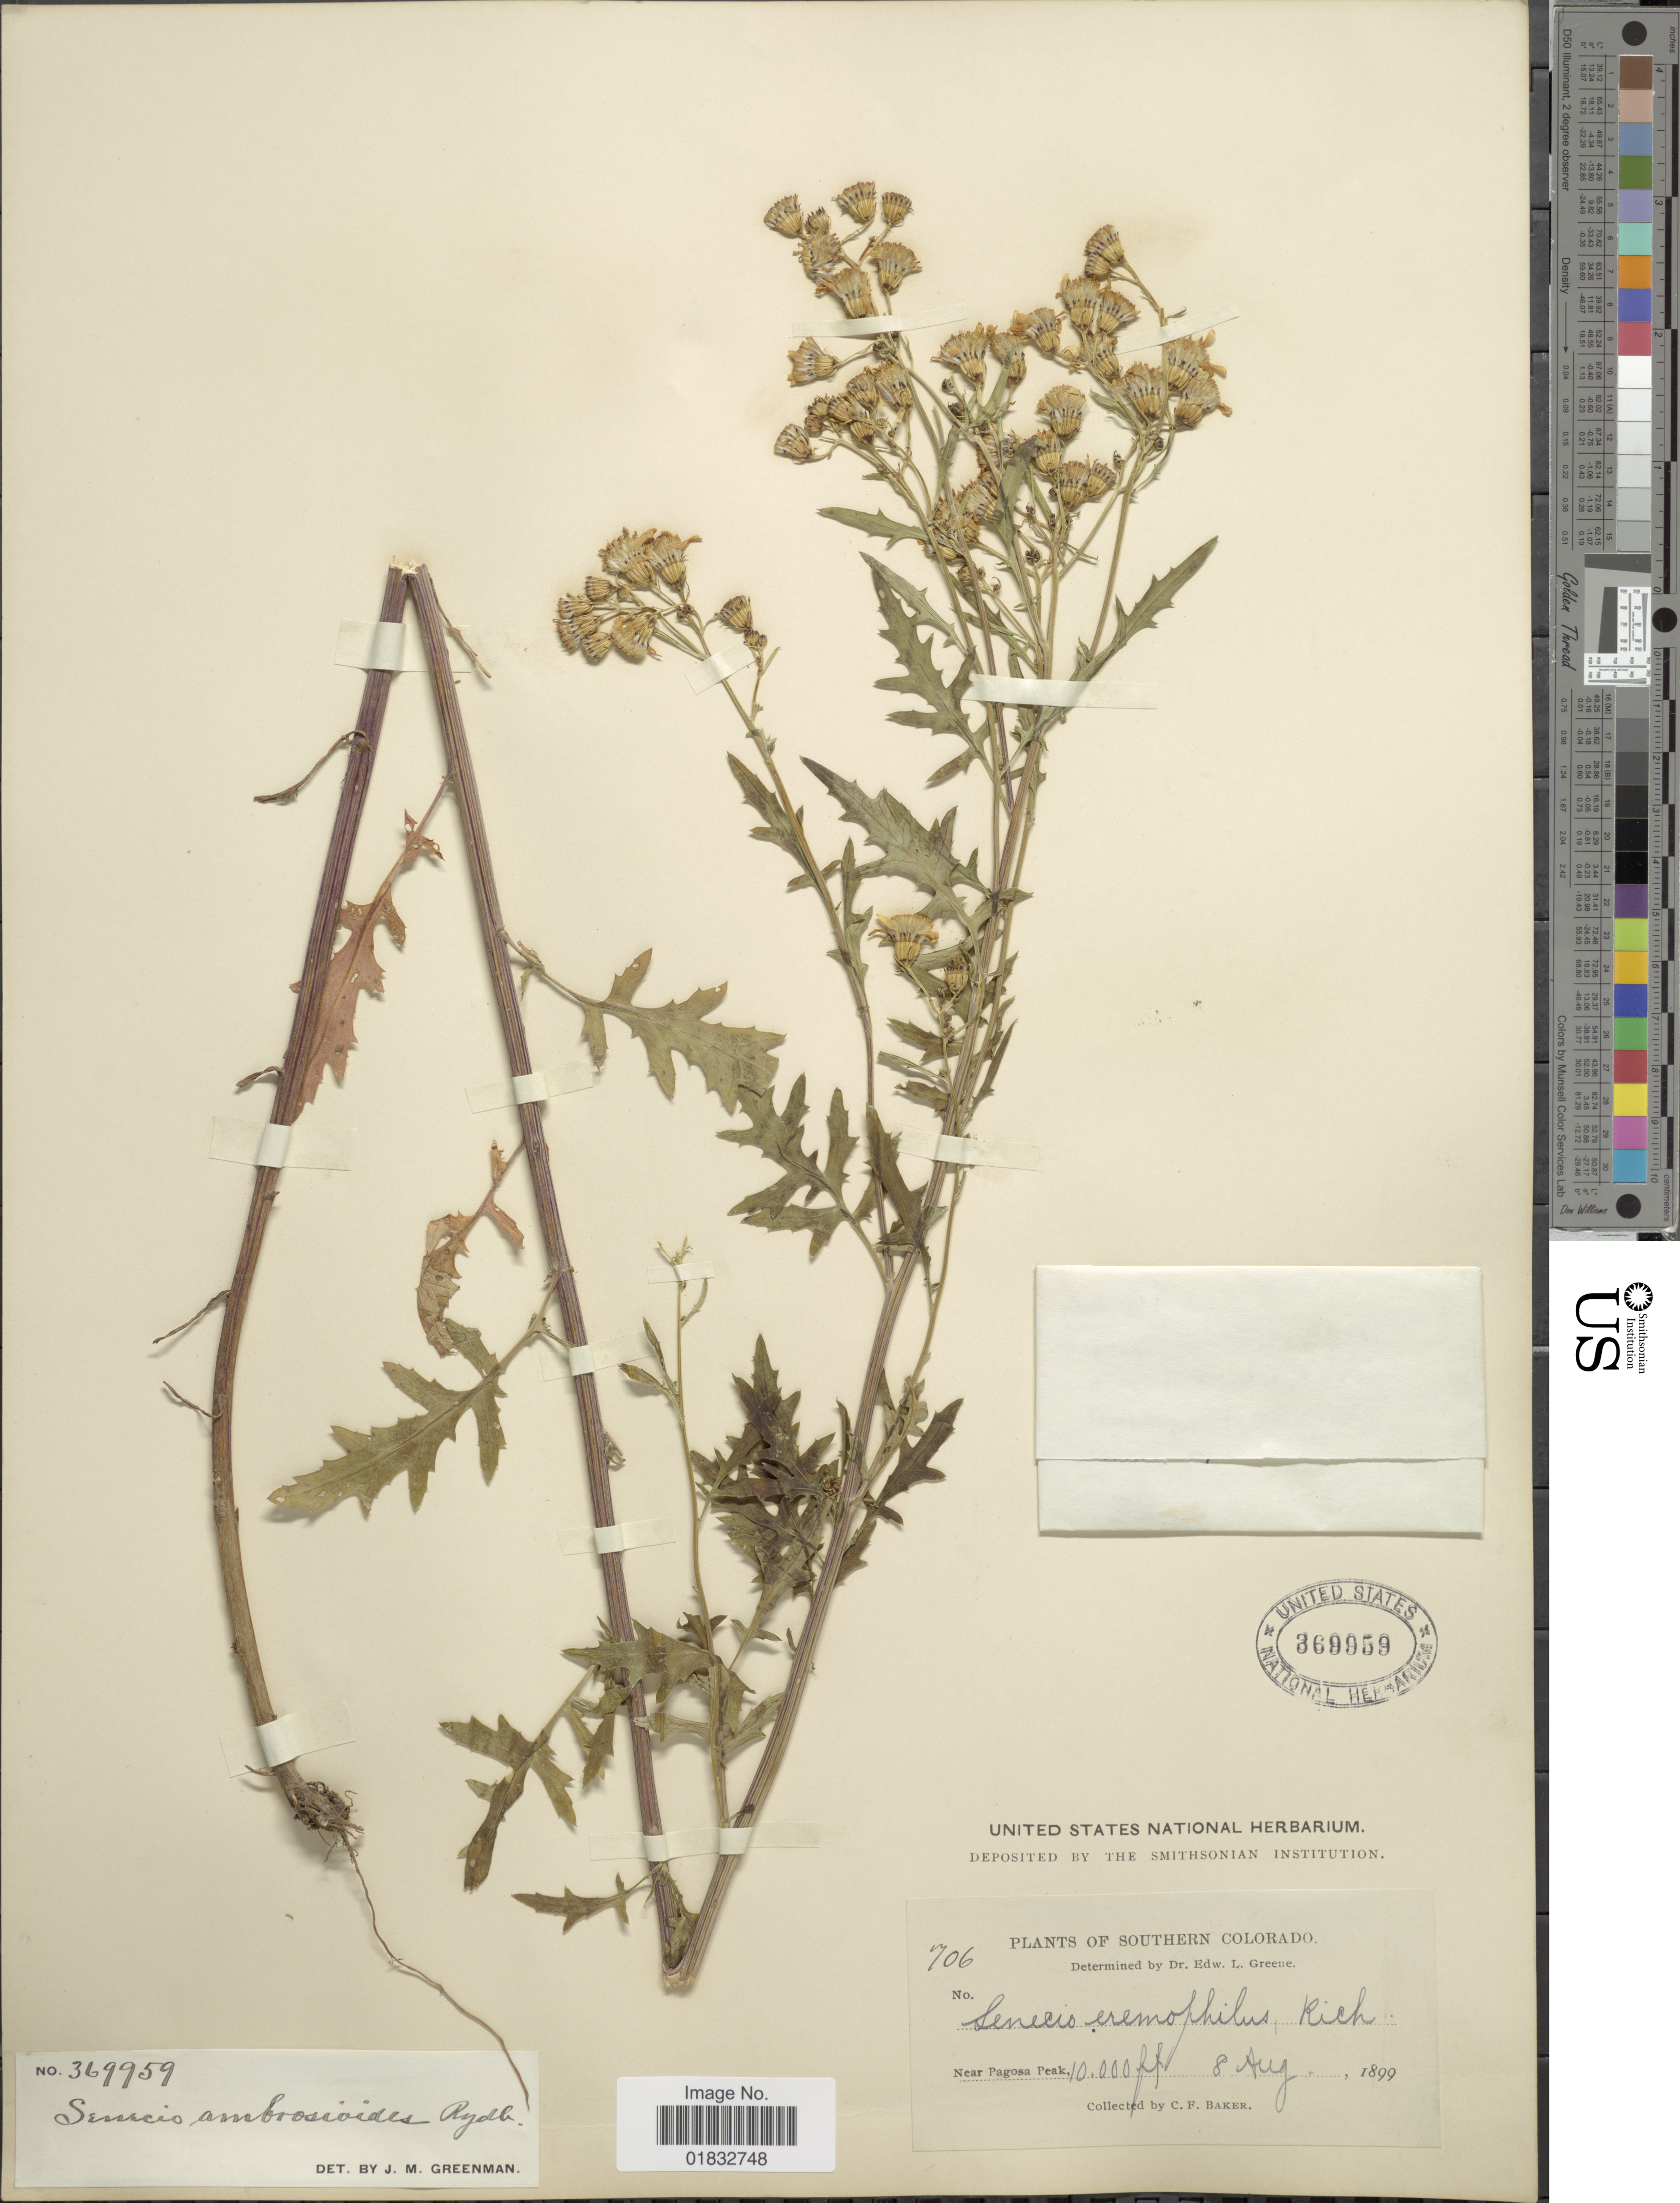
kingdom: Plantae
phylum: Tracheophyta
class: Magnoliopsida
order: Asterales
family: Asteraceae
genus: Senecio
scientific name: Senecio eremophilus var. kingii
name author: (Rydb.) Greenm.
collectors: C. F. Baker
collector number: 706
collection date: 1899-08-08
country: United States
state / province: Colorado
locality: Near Pagosa Peak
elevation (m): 3048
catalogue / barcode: US 369959